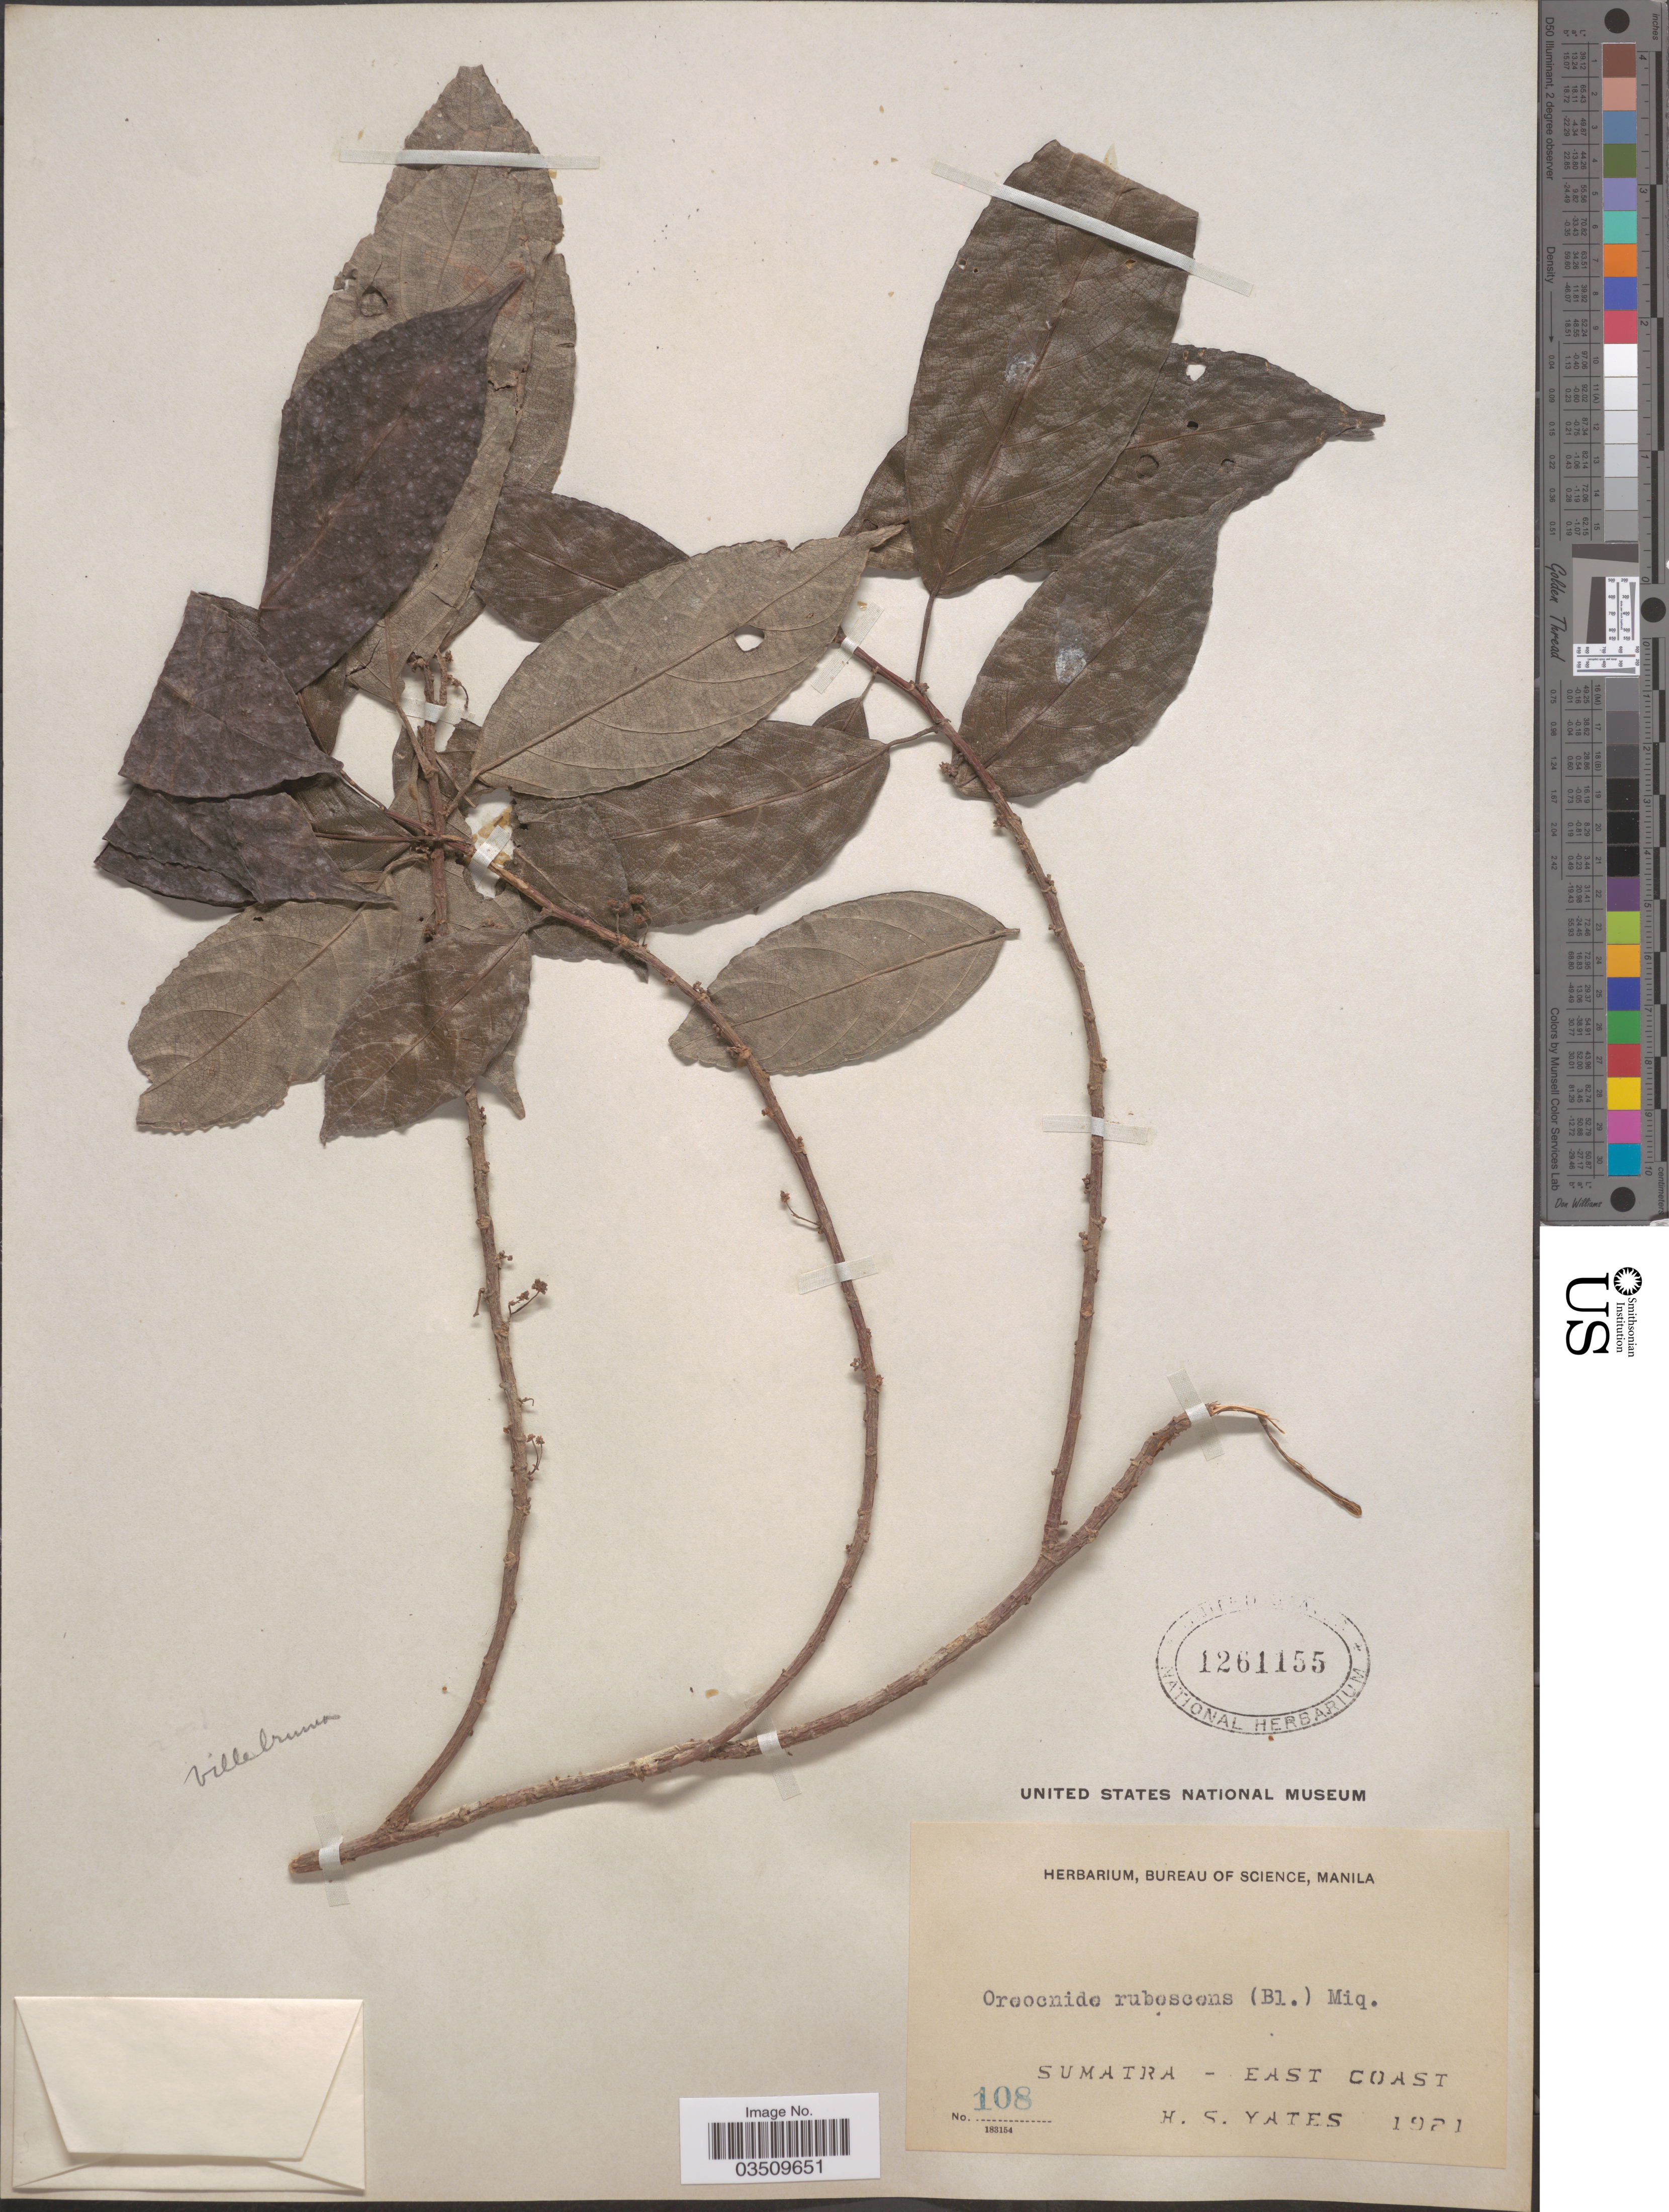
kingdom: Plantae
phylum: Tracheophyta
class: Magnoliopsida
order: Rosales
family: Urticaceae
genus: Oreocnide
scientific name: Oreocnide rubescens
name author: (Blume) Miq.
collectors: H. S. Yates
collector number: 108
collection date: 1921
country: Indonesia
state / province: Sumatra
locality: East Coast.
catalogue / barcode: US 1261155